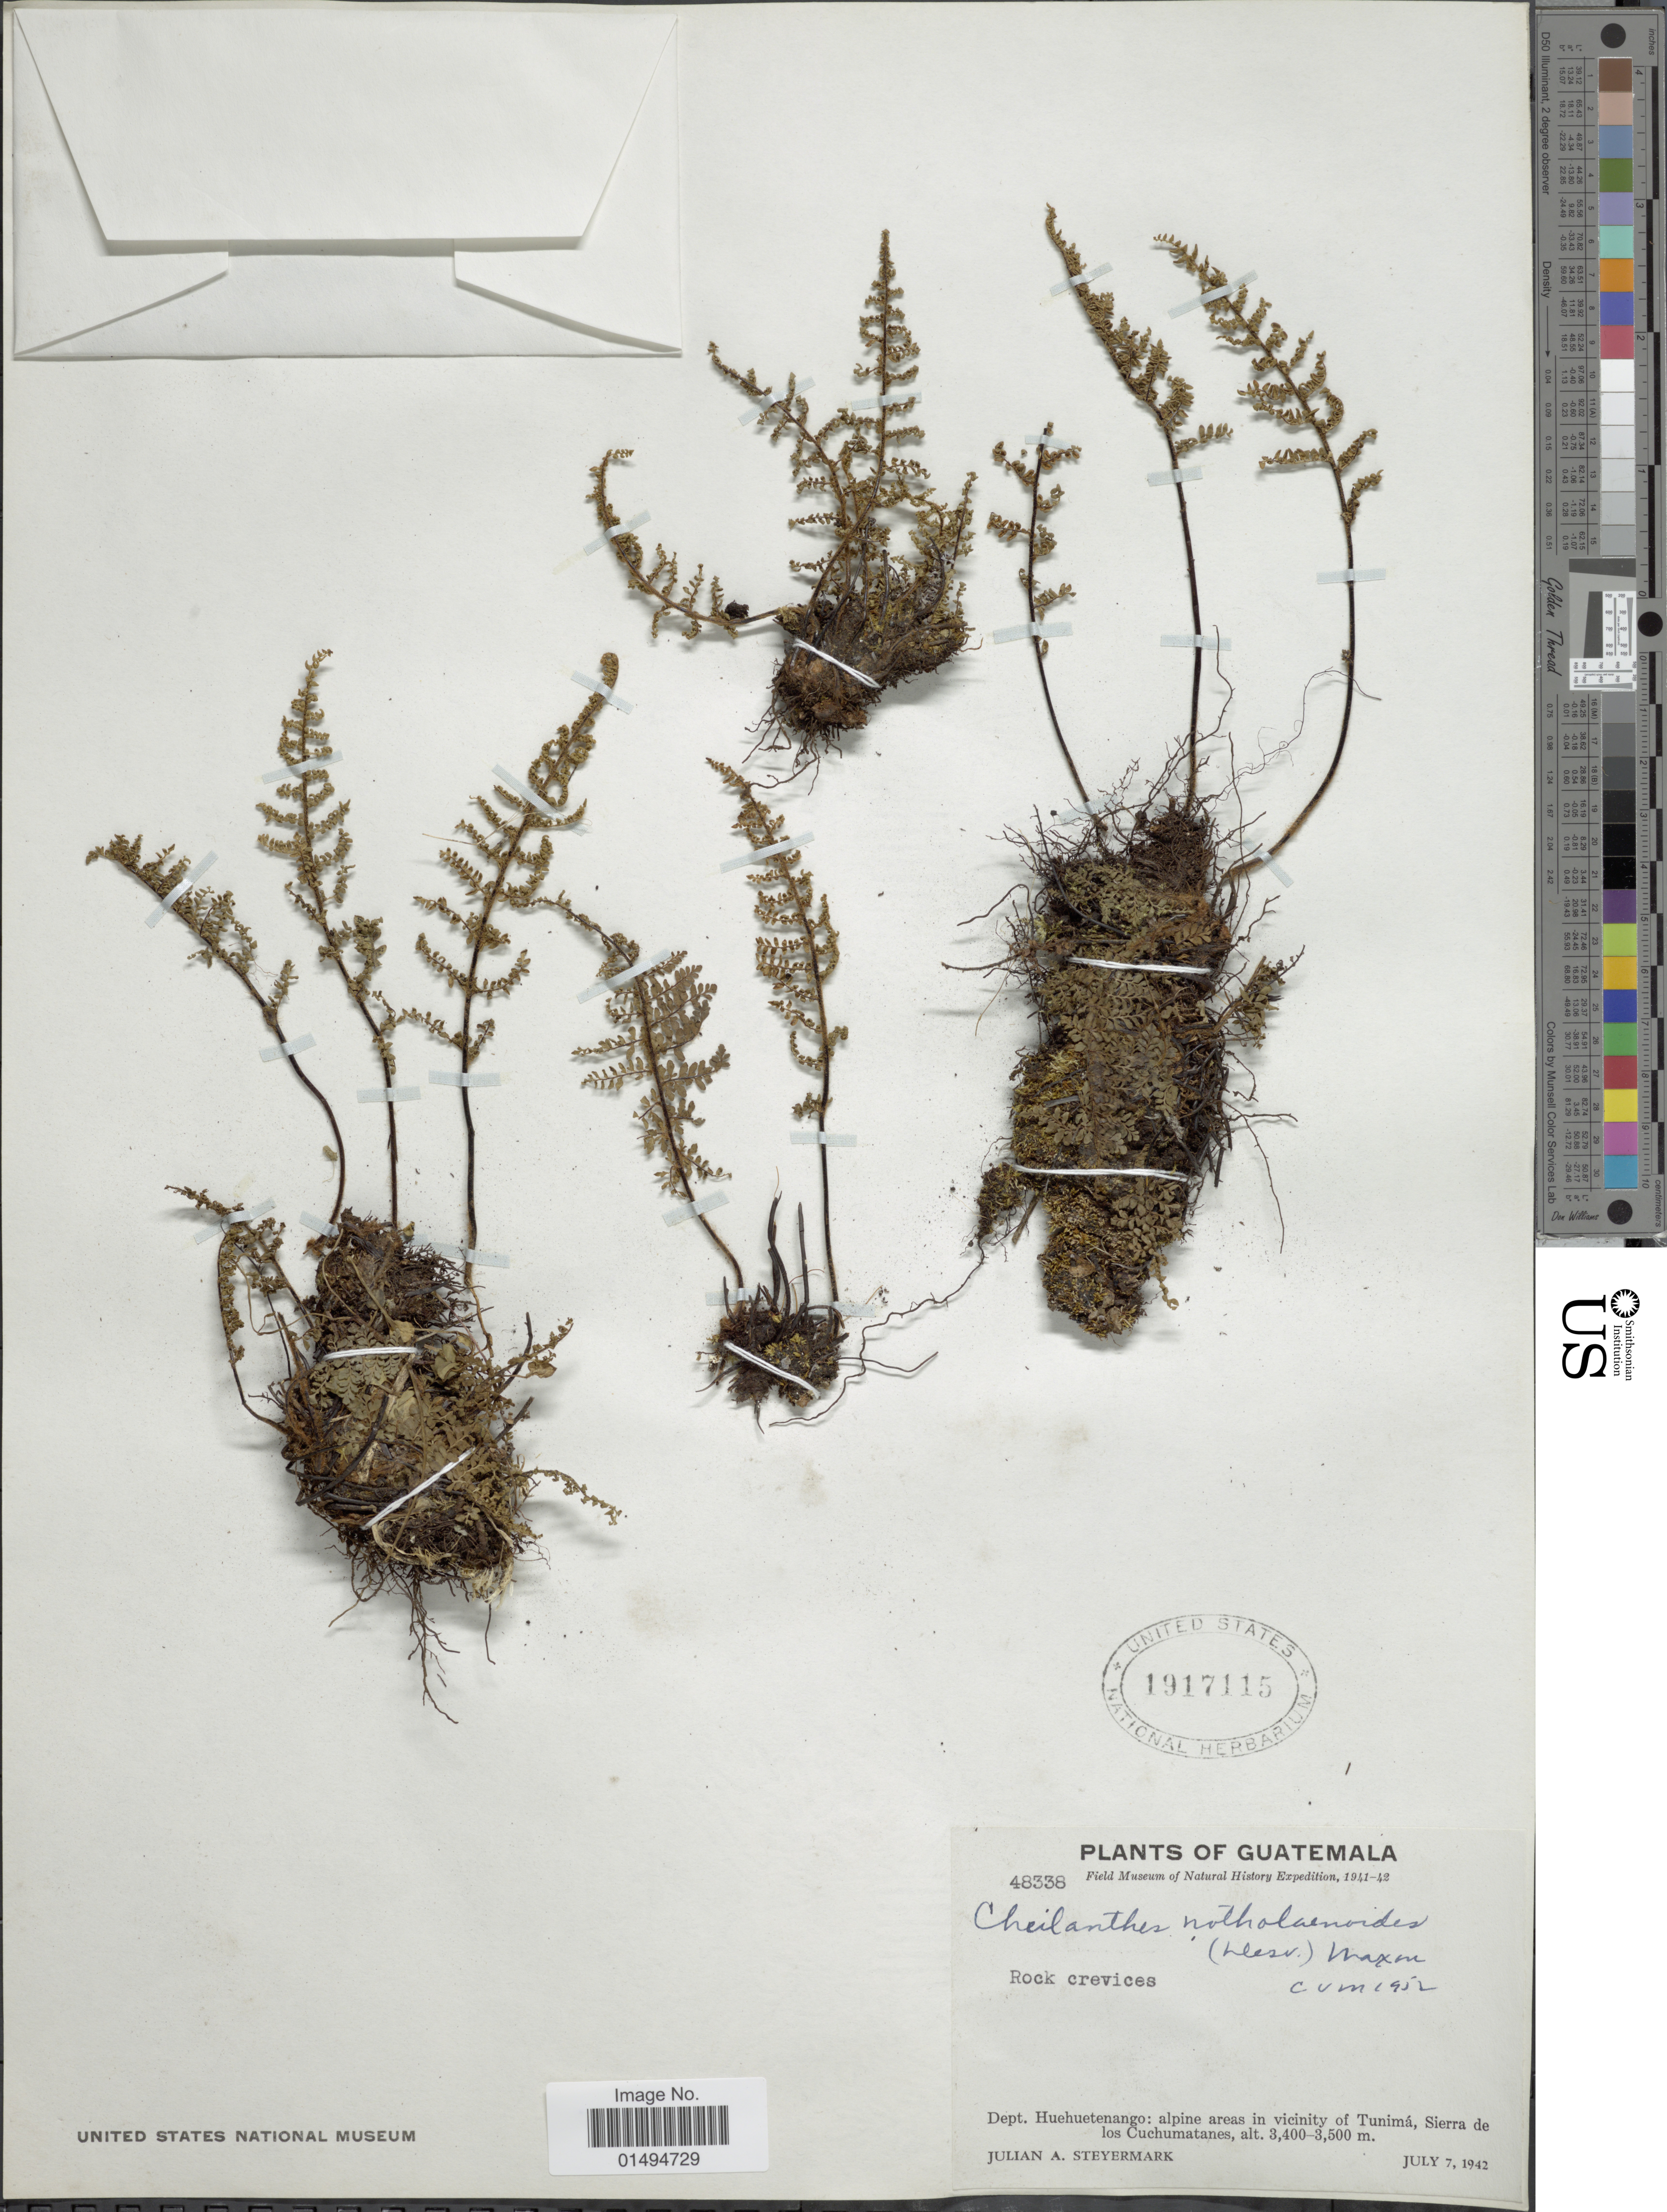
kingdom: Plantae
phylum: Tracheophyta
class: Polypodiopsida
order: Polypodiales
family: Pteridaceae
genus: Myriopteris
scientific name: Myriopteris notholaenoides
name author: (Desv.) Grusz & Windham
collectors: J. Steyermark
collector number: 48338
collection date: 1942-07-07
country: Guatemala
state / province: Huehuetenango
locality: Dept. Huehuetenango: alpine areas in vicinity of Tunima, sierra de Los Cuchumatanes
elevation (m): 3400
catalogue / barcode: US 1917115